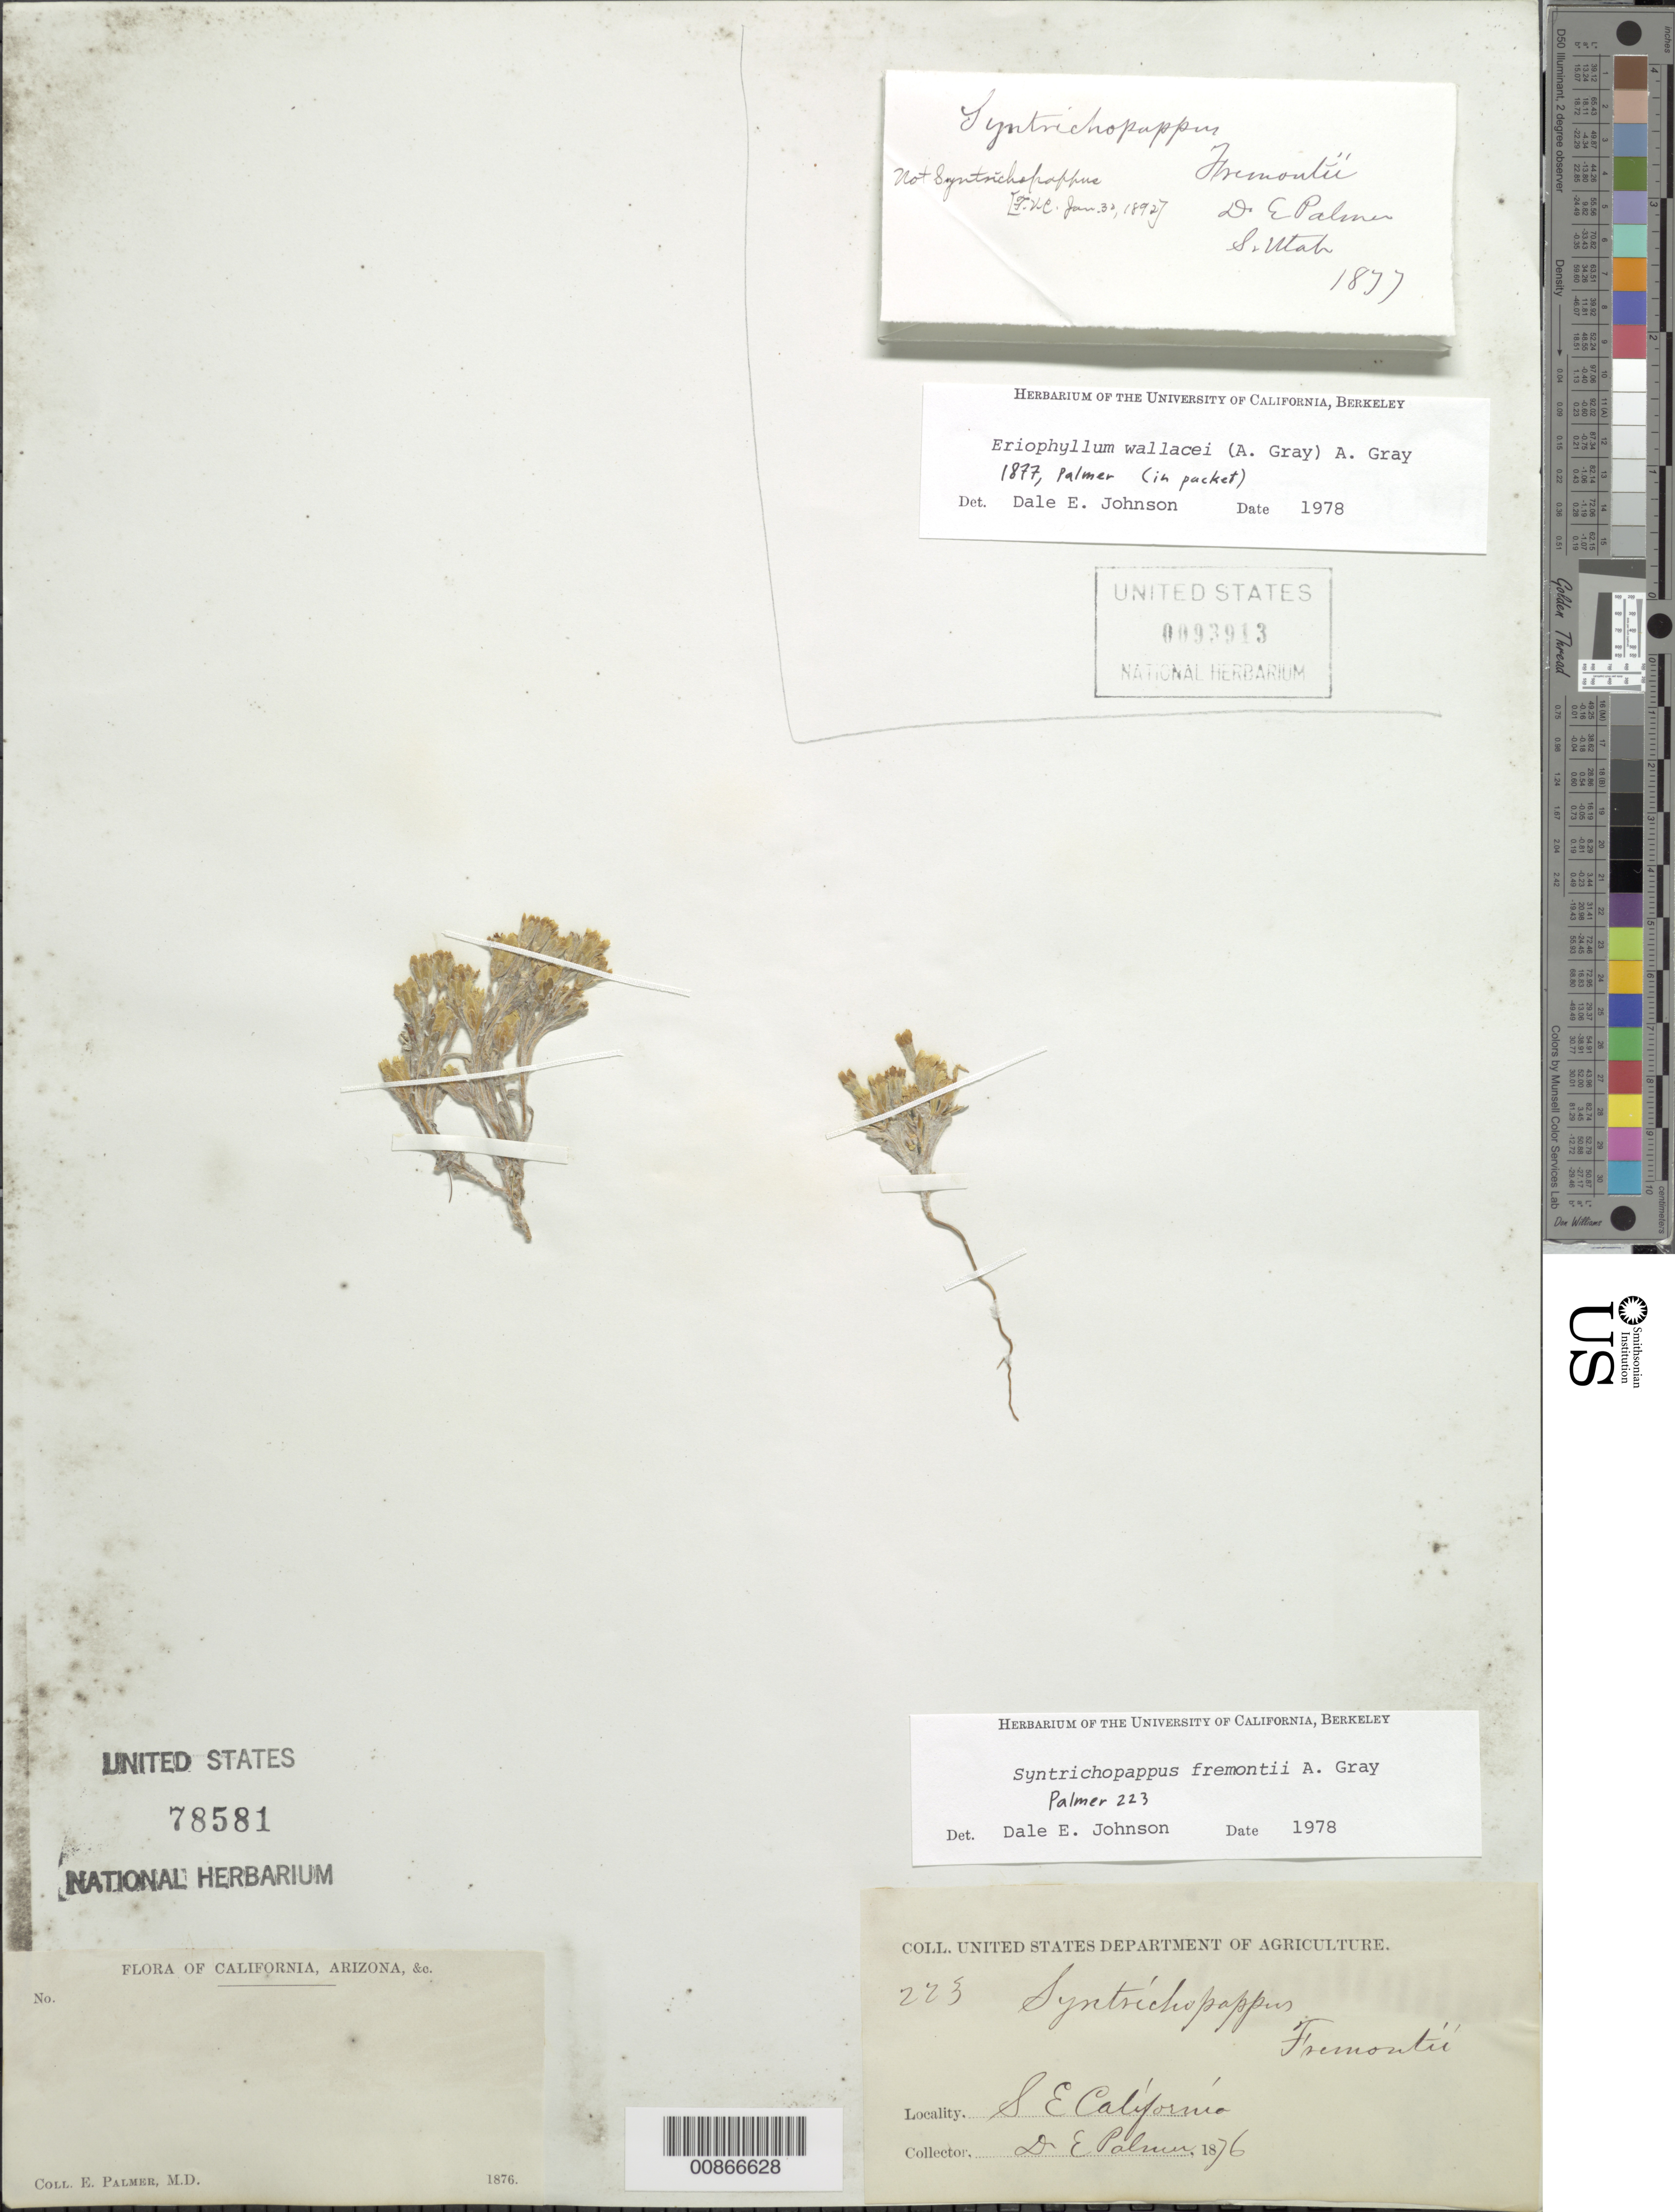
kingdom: Plantae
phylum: Tracheophyta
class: Magnoliopsida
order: Asterales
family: Asteraceae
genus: Syntrichopappus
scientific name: Syntrichopappus fremontii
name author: A. Gray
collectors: E. Palmer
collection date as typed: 1877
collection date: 1877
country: United States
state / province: Utah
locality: S Utah.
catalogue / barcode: US 93913